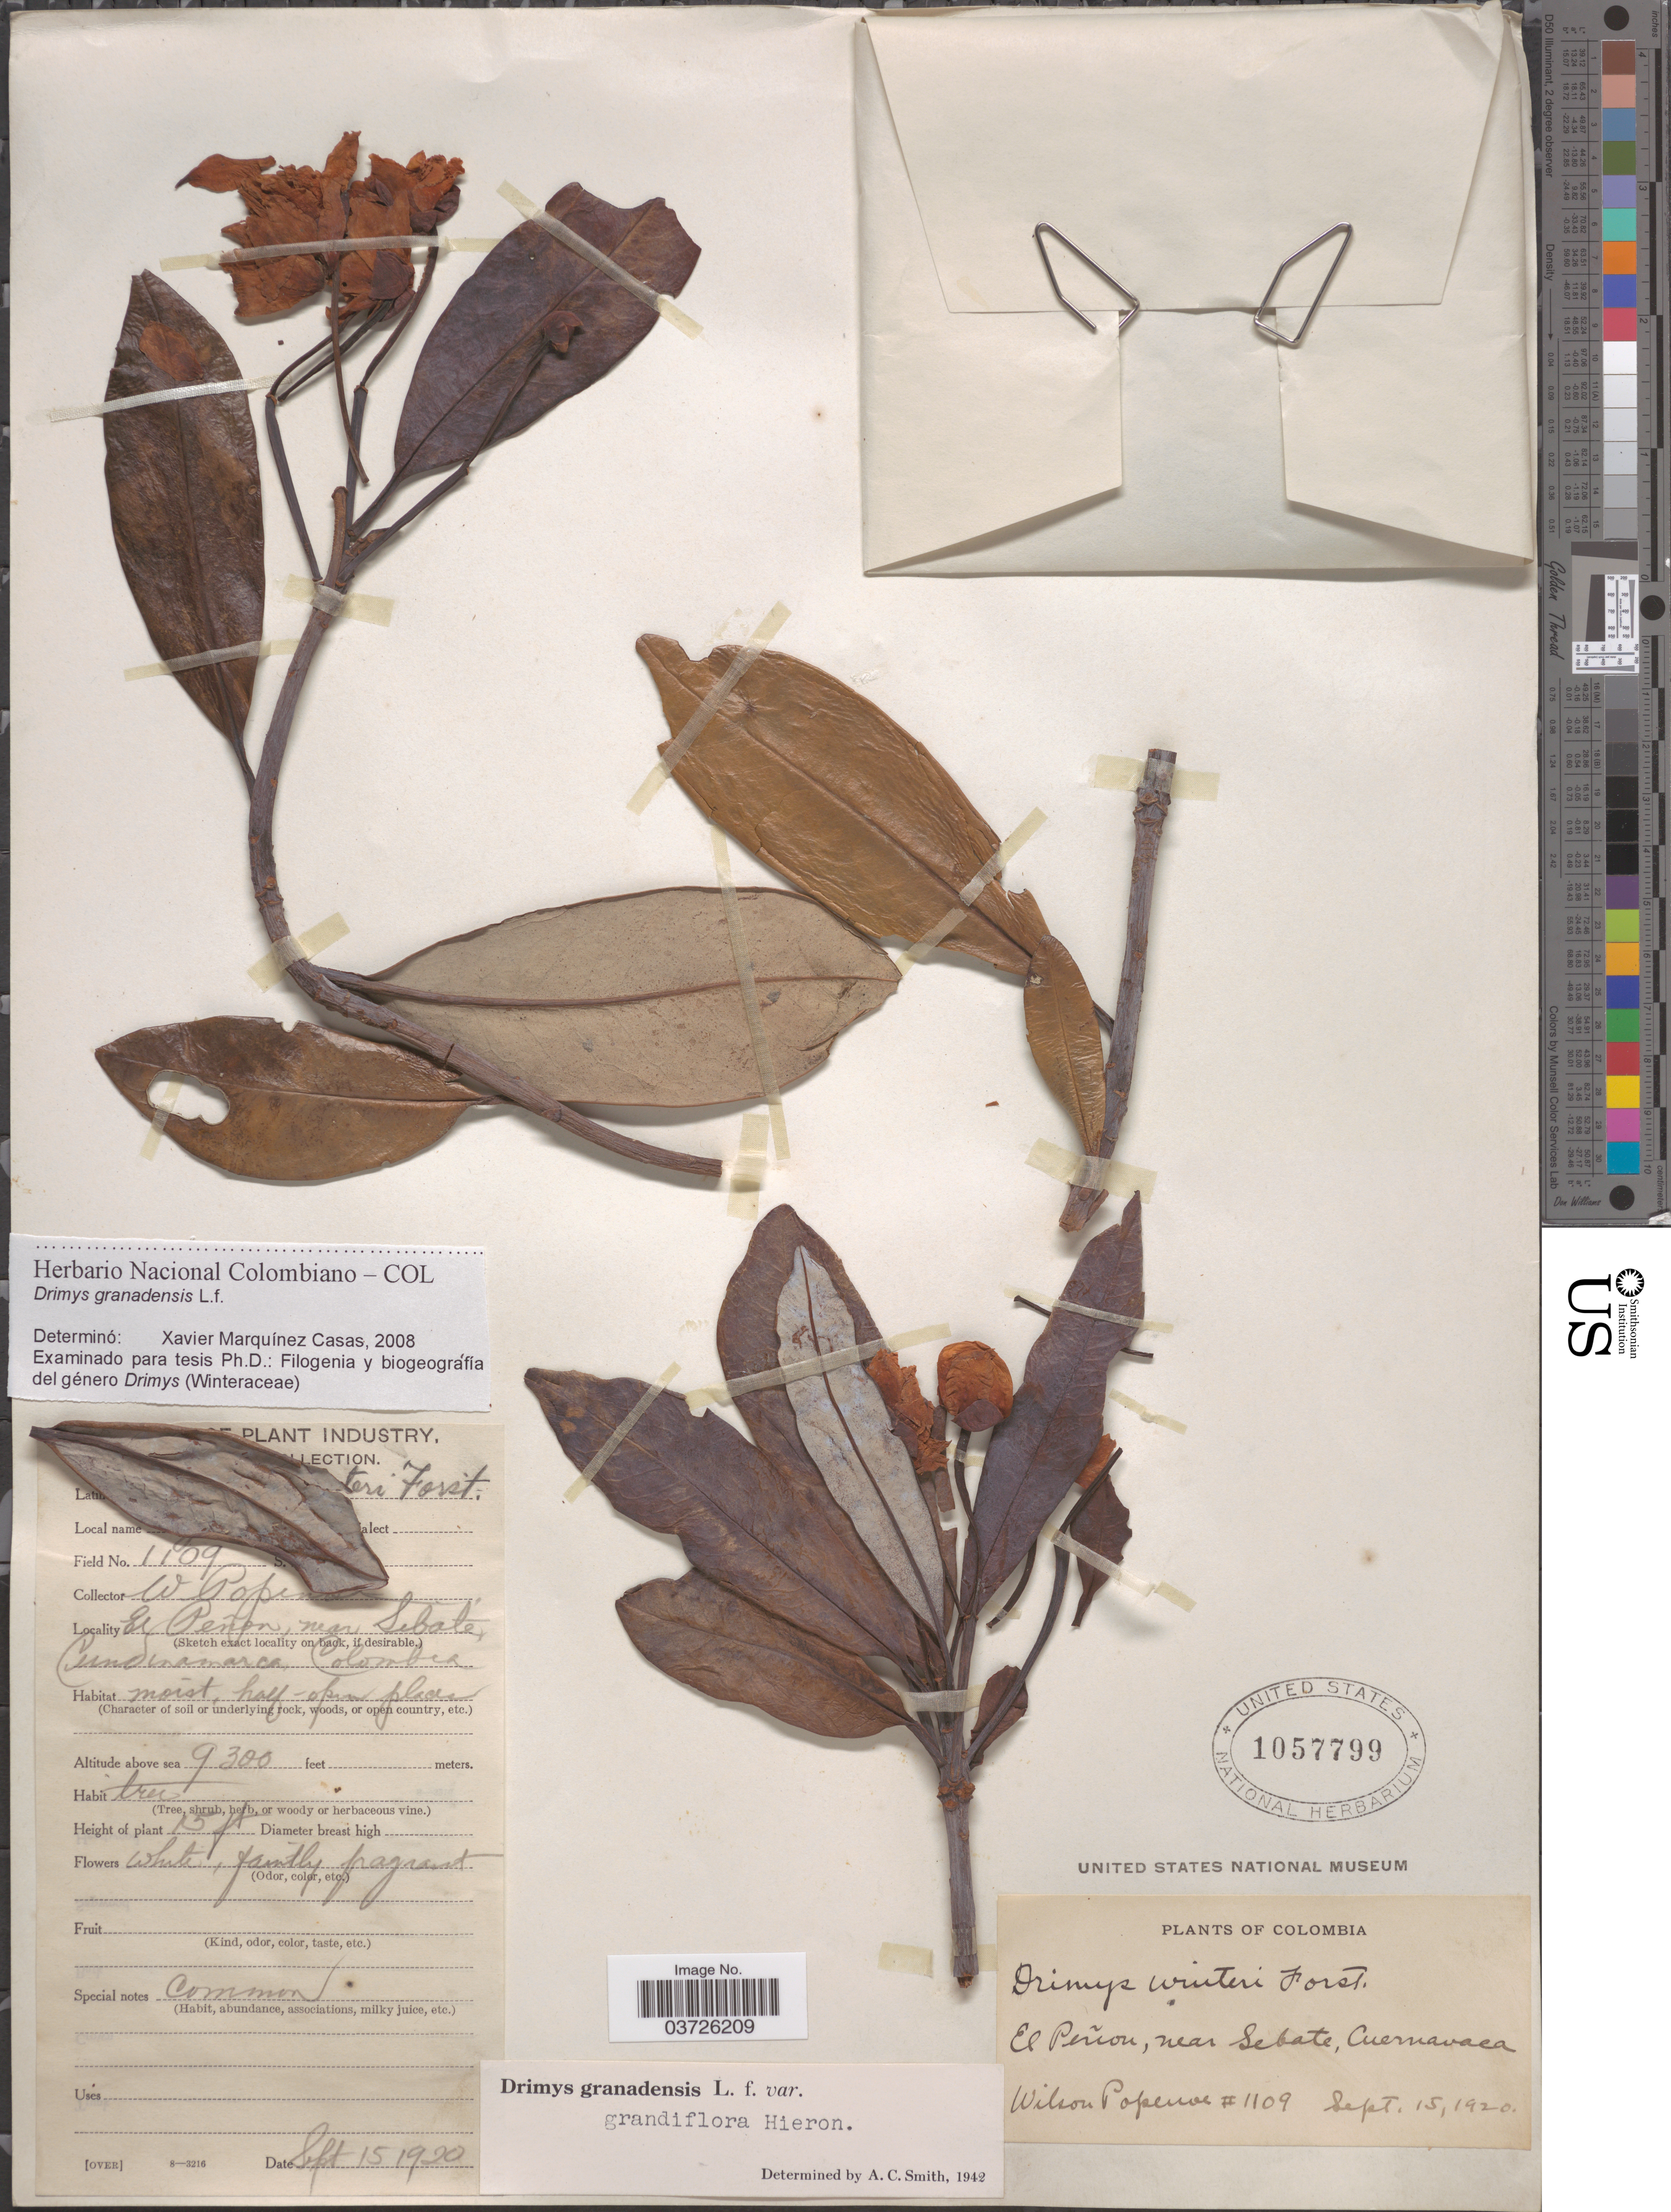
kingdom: Plantae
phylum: Tracheophyta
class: Magnoliopsida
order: Canellales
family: Winteraceae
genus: Drimys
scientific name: Drimys granadensis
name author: L. f.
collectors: F. Popenoe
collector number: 1109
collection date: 1920-09-15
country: Colombia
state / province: Cundinamarca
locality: El Peñon, near Sebate, Cuernavaca.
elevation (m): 2835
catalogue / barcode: US 1057799